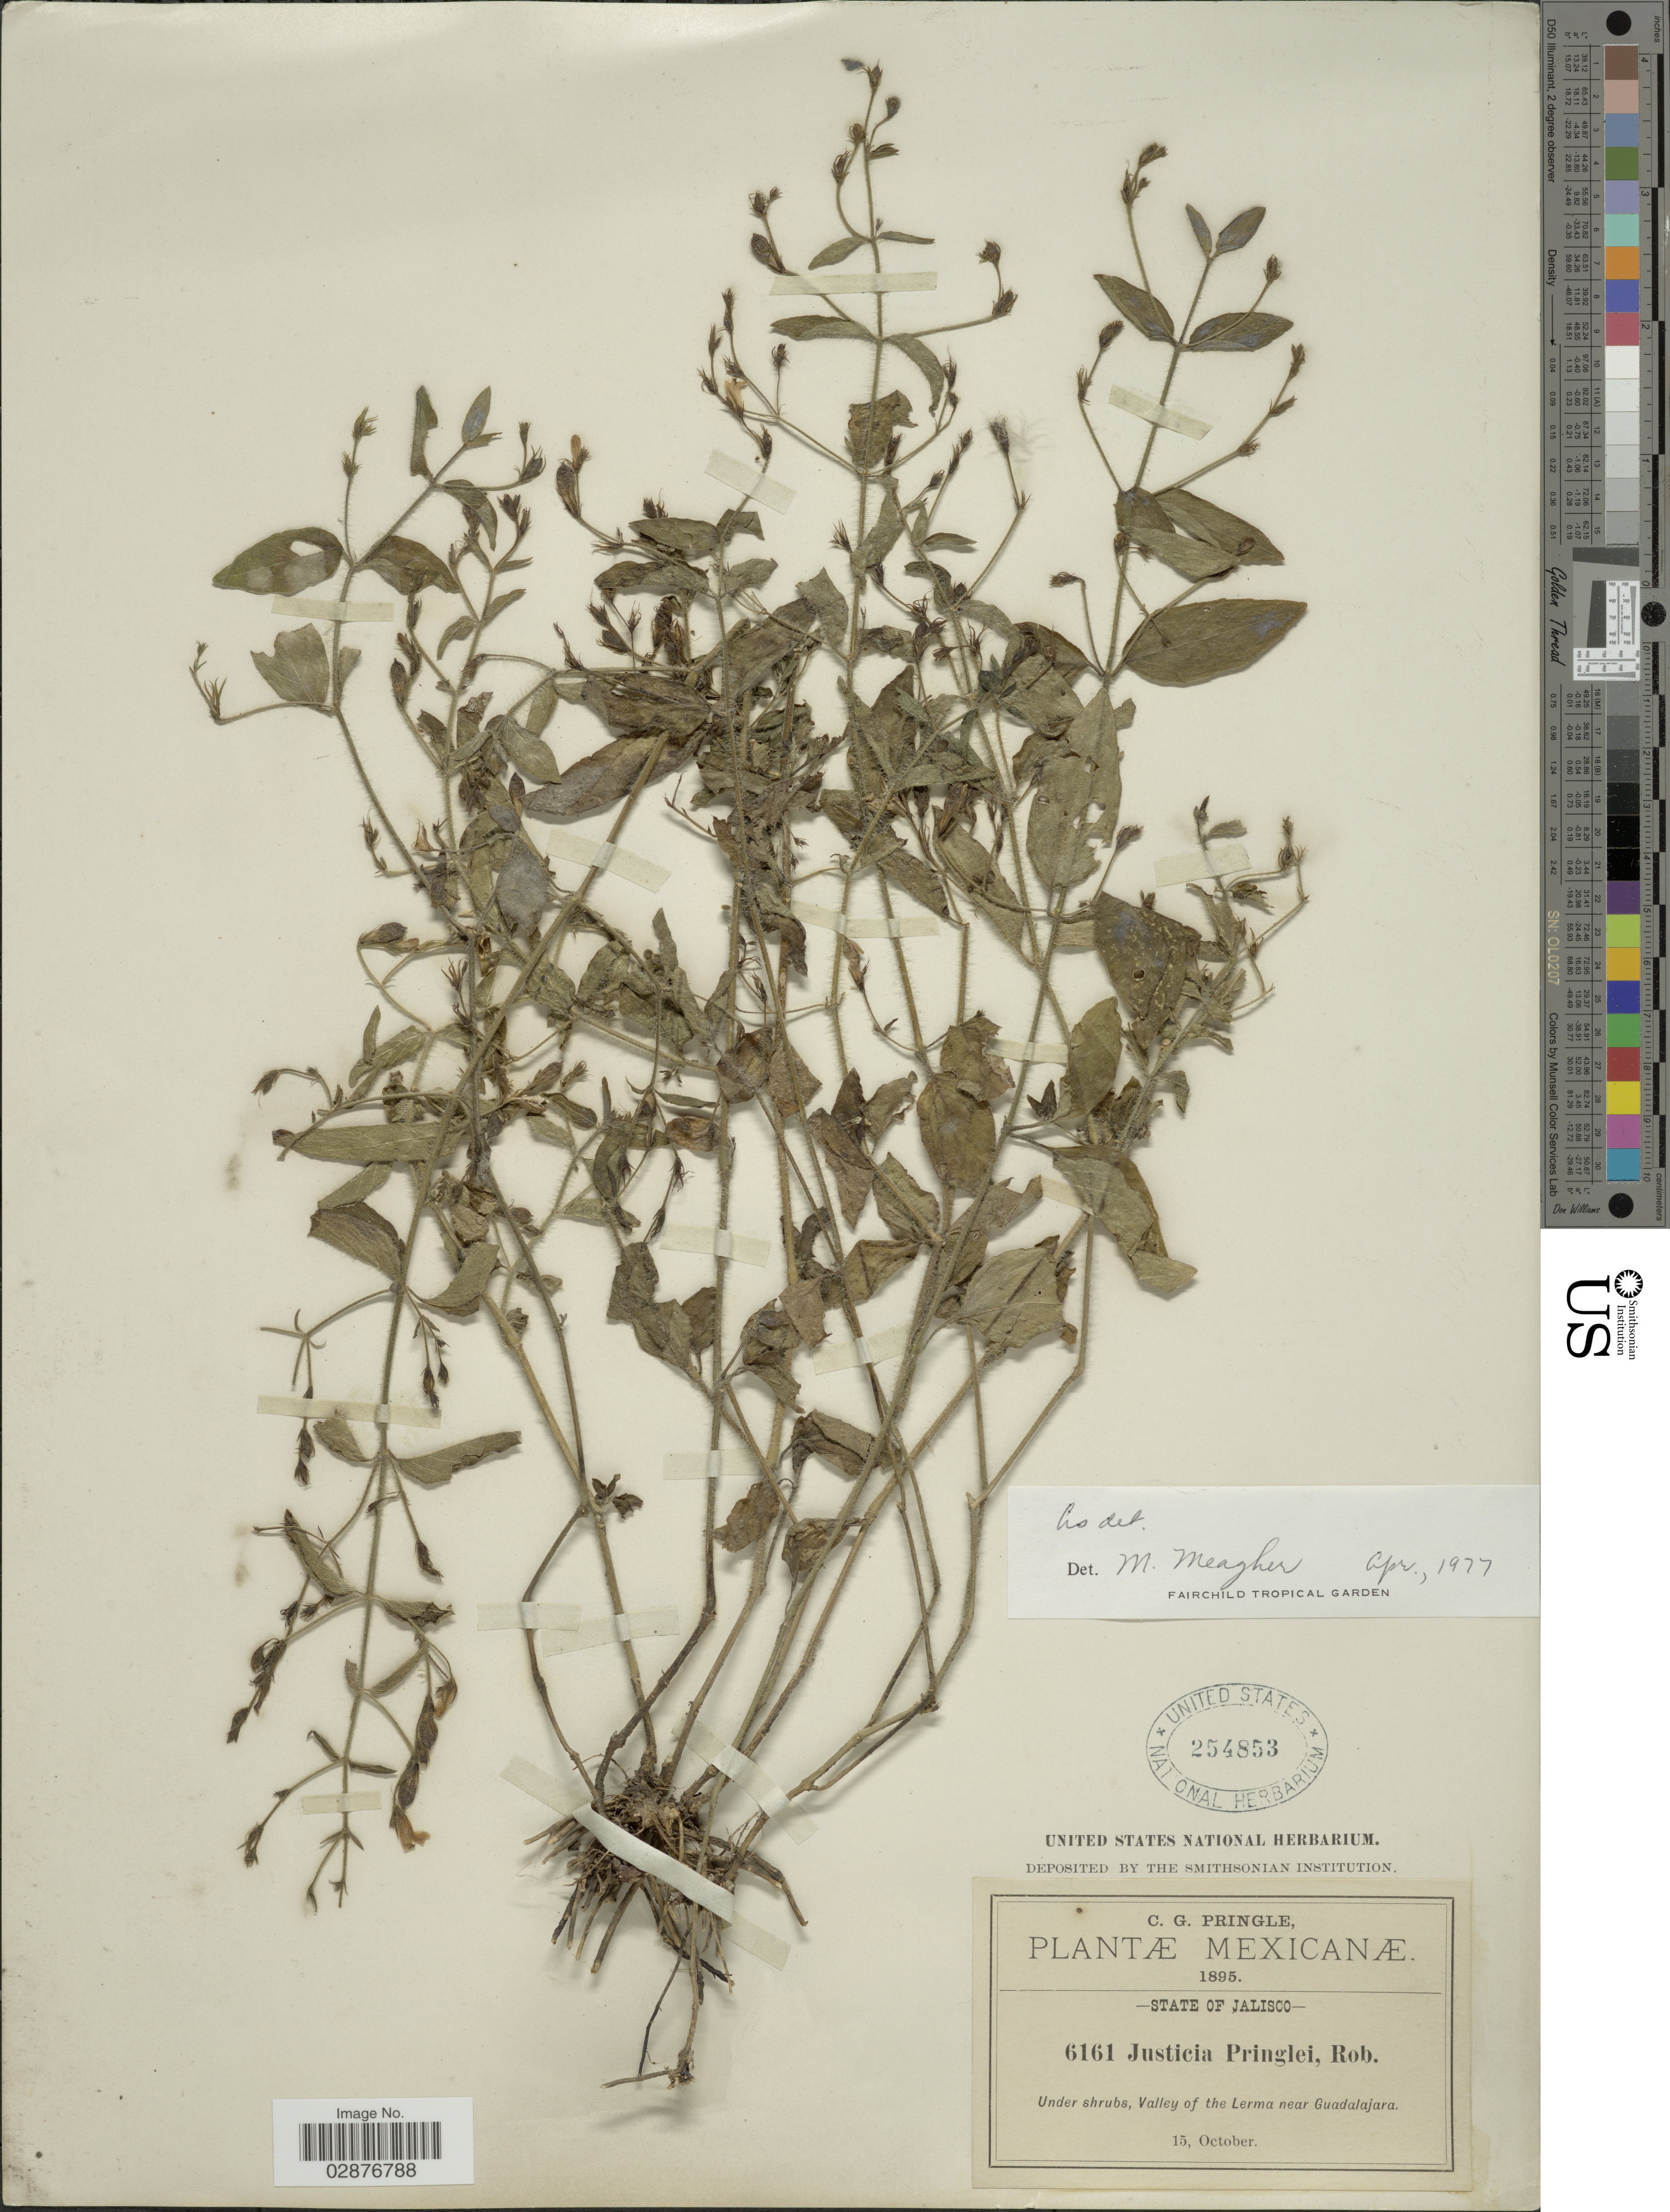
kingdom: Plantae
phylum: Tracheophyta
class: Magnoliopsida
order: Lamiales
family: Acanthaceae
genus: Justicia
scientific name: Justicia pringlei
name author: B.L. Rob.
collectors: C. G. Pringle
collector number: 6161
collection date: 1895-10-15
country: Mexico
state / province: Jalisco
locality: Valley of the Lerma near Guadalajara.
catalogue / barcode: US 254853